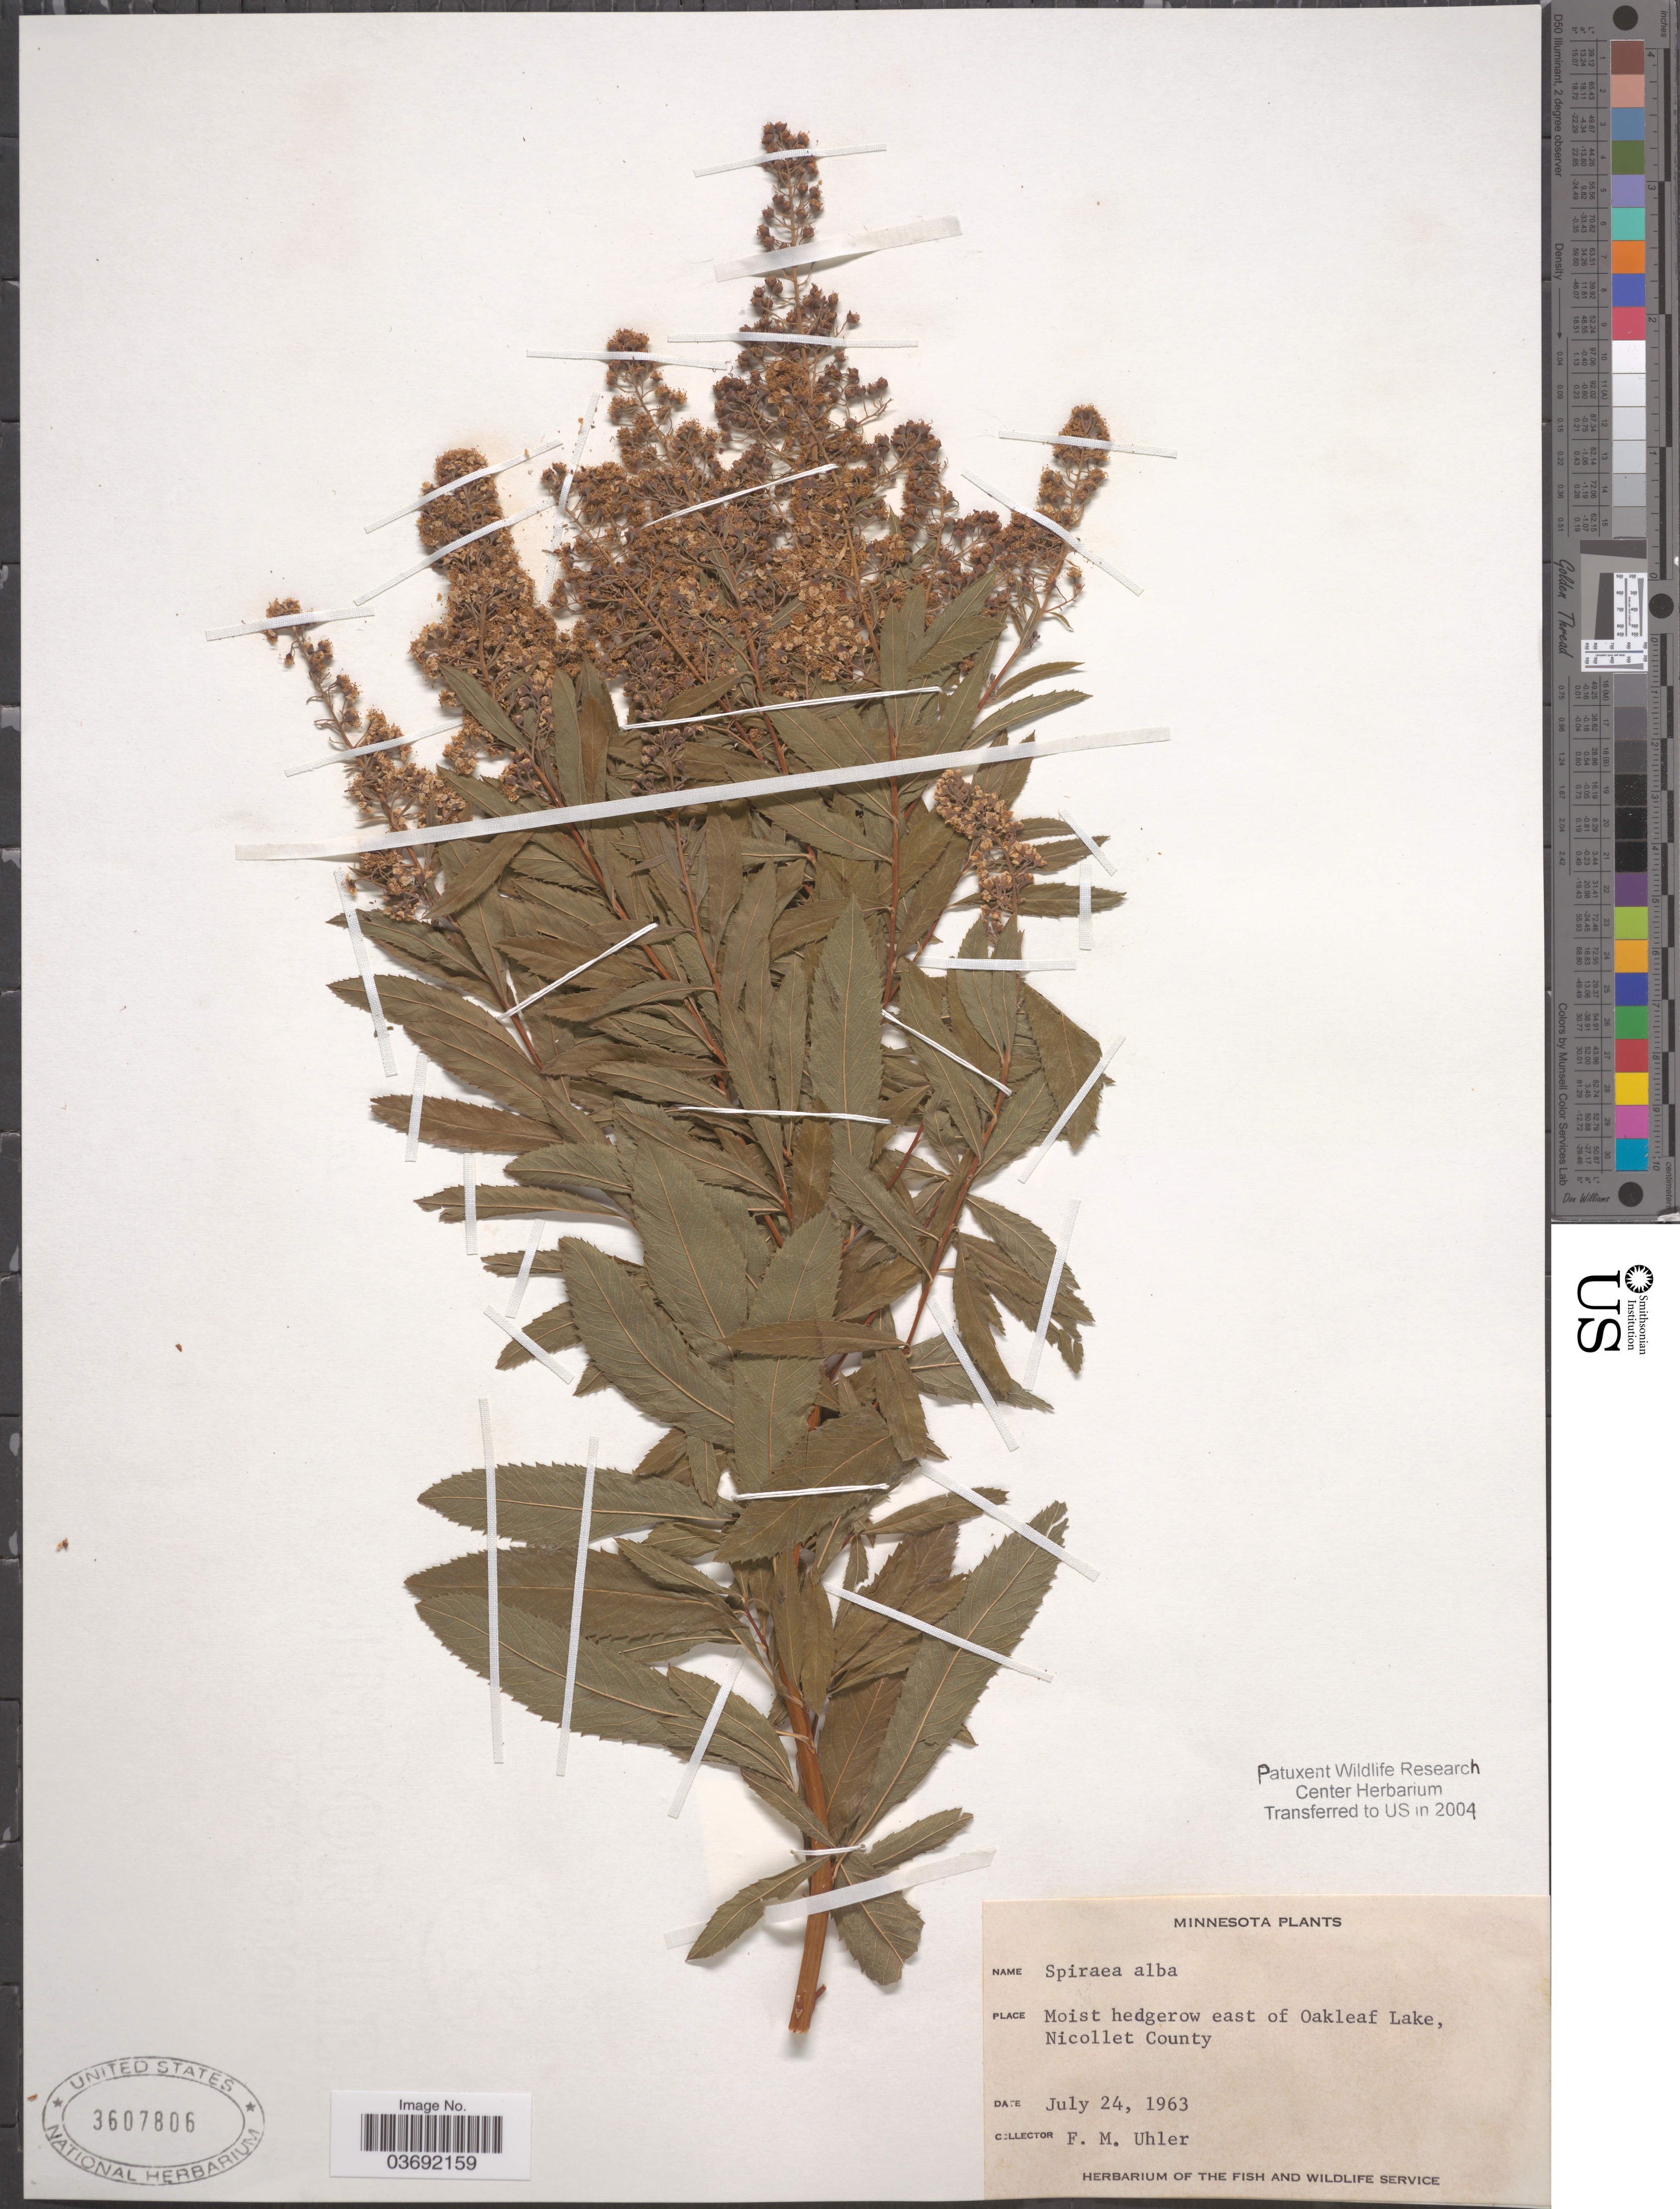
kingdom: Plantae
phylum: Tracheophyta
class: Magnoliopsida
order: Rosales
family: Rosaceae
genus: Spiraea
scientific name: Spiraea alba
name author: Du Roi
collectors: F. M. Uhler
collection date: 1963-07-24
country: United States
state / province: Minnesota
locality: East of Oakleaf Lake, Nicollet County.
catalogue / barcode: US 3607806